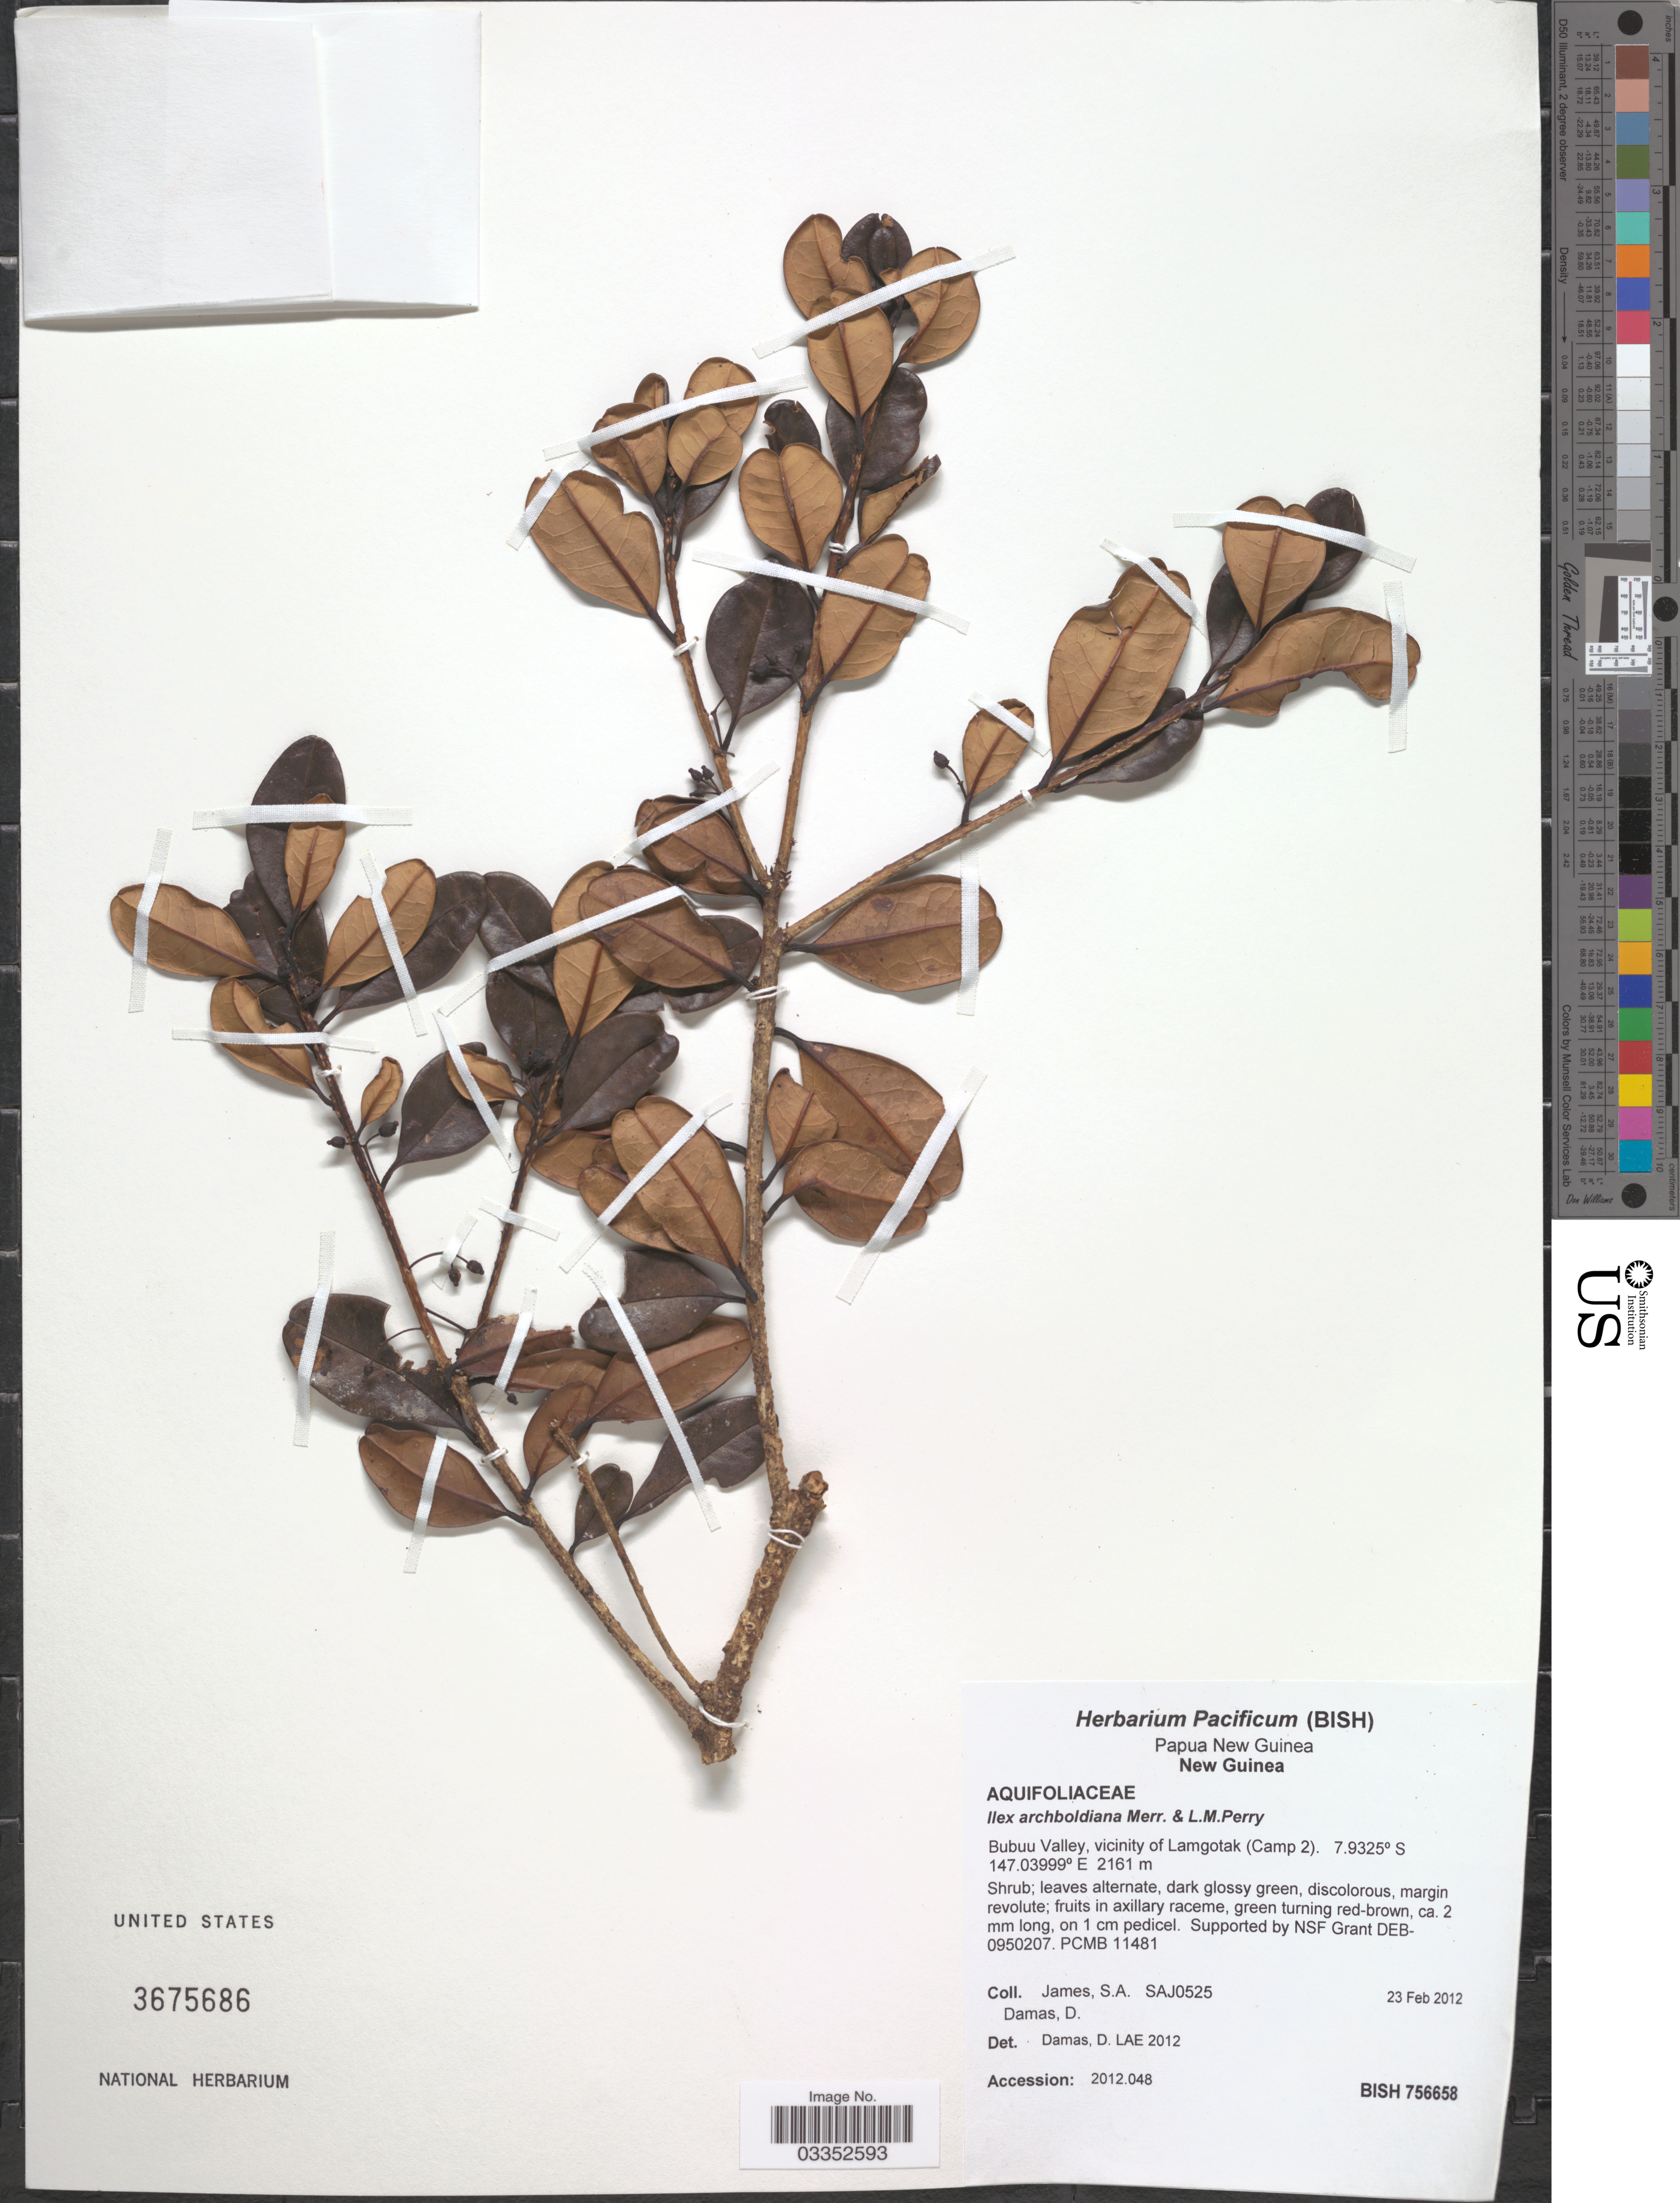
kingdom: Plantae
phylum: Tracheophyta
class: Magnoliopsida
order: Aquifoliales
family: Aquifoliaceae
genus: Ilex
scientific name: Ilex archboldiana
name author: Merr. & L.M. Perry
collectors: S. James & D. Damas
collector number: SAJ0525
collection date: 2012-02-23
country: Papua New Guinea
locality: New Guinea. Bubuu Valley, vicinity of Lamgotak (Camp 2).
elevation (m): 2161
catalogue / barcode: US 3675686